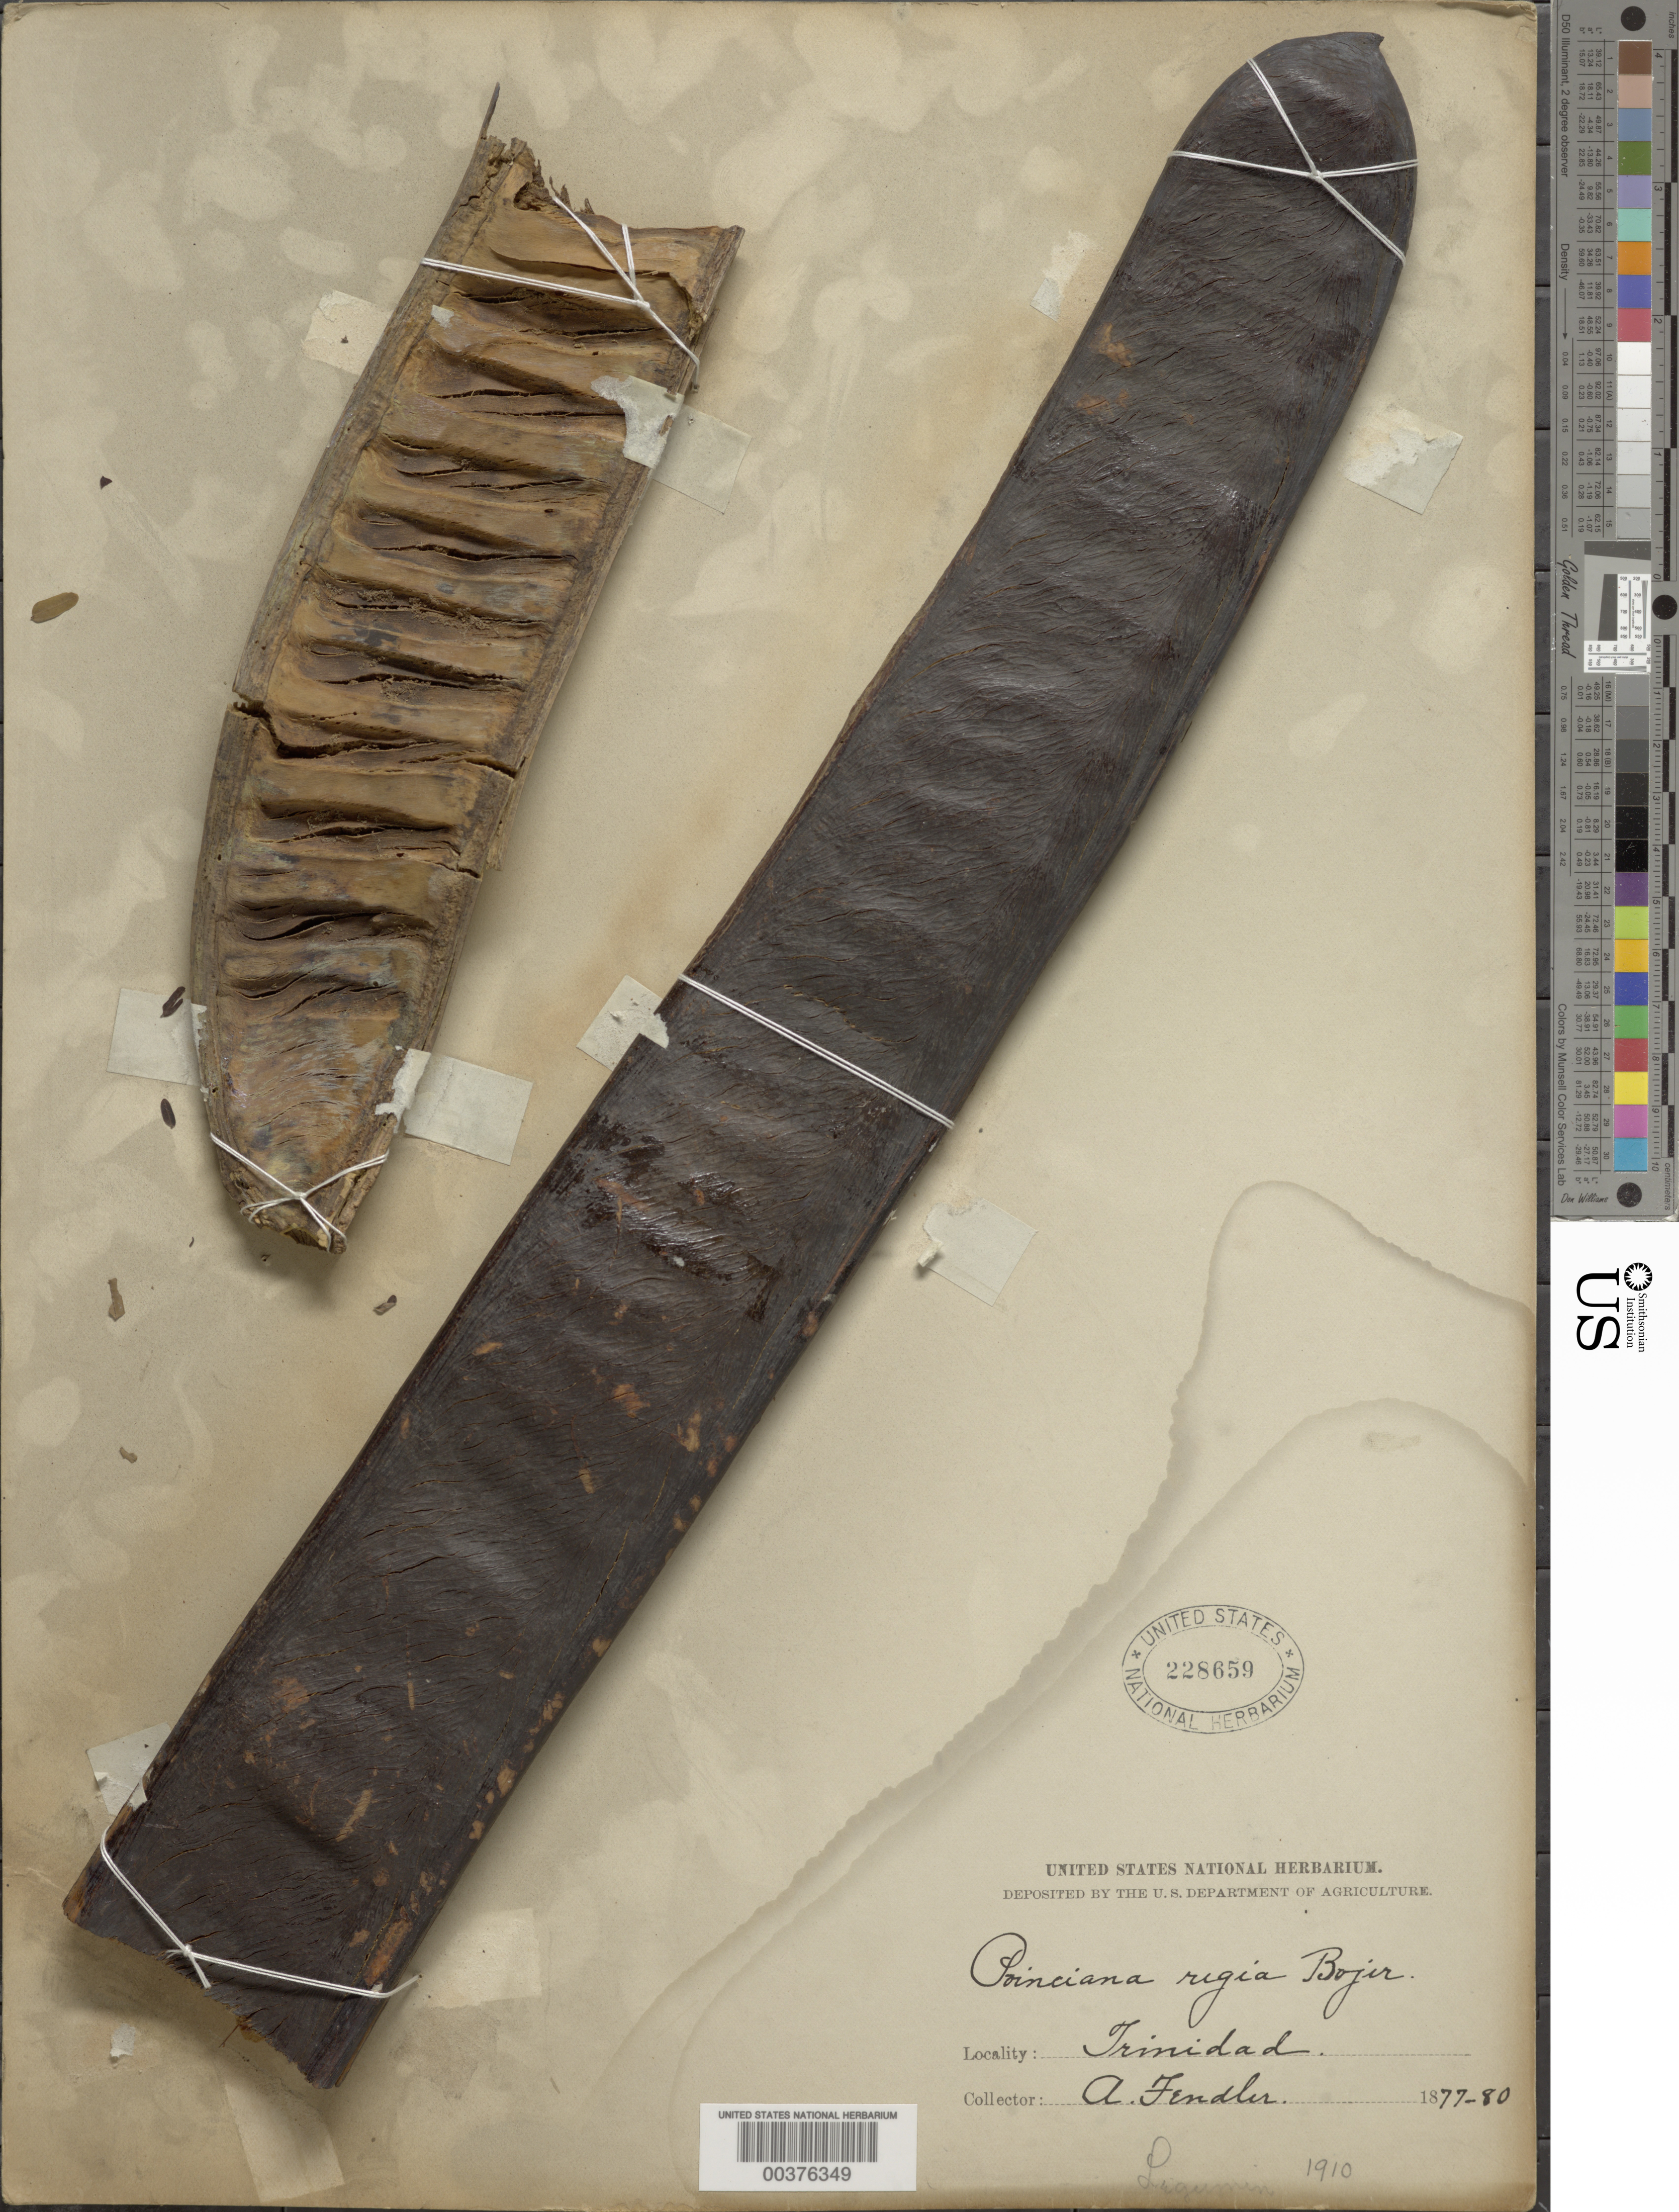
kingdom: Plantae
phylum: Tracheophyta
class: Magnoliopsida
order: Fabales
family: Fabaceae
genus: Delonix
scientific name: Delonix regia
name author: (Bojer ex Hook.) Raf.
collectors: A. Fendler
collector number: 321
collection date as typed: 1877 to -- -- 1880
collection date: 1877/1880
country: Trinidad and Tobago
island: Trinidad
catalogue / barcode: US 228659